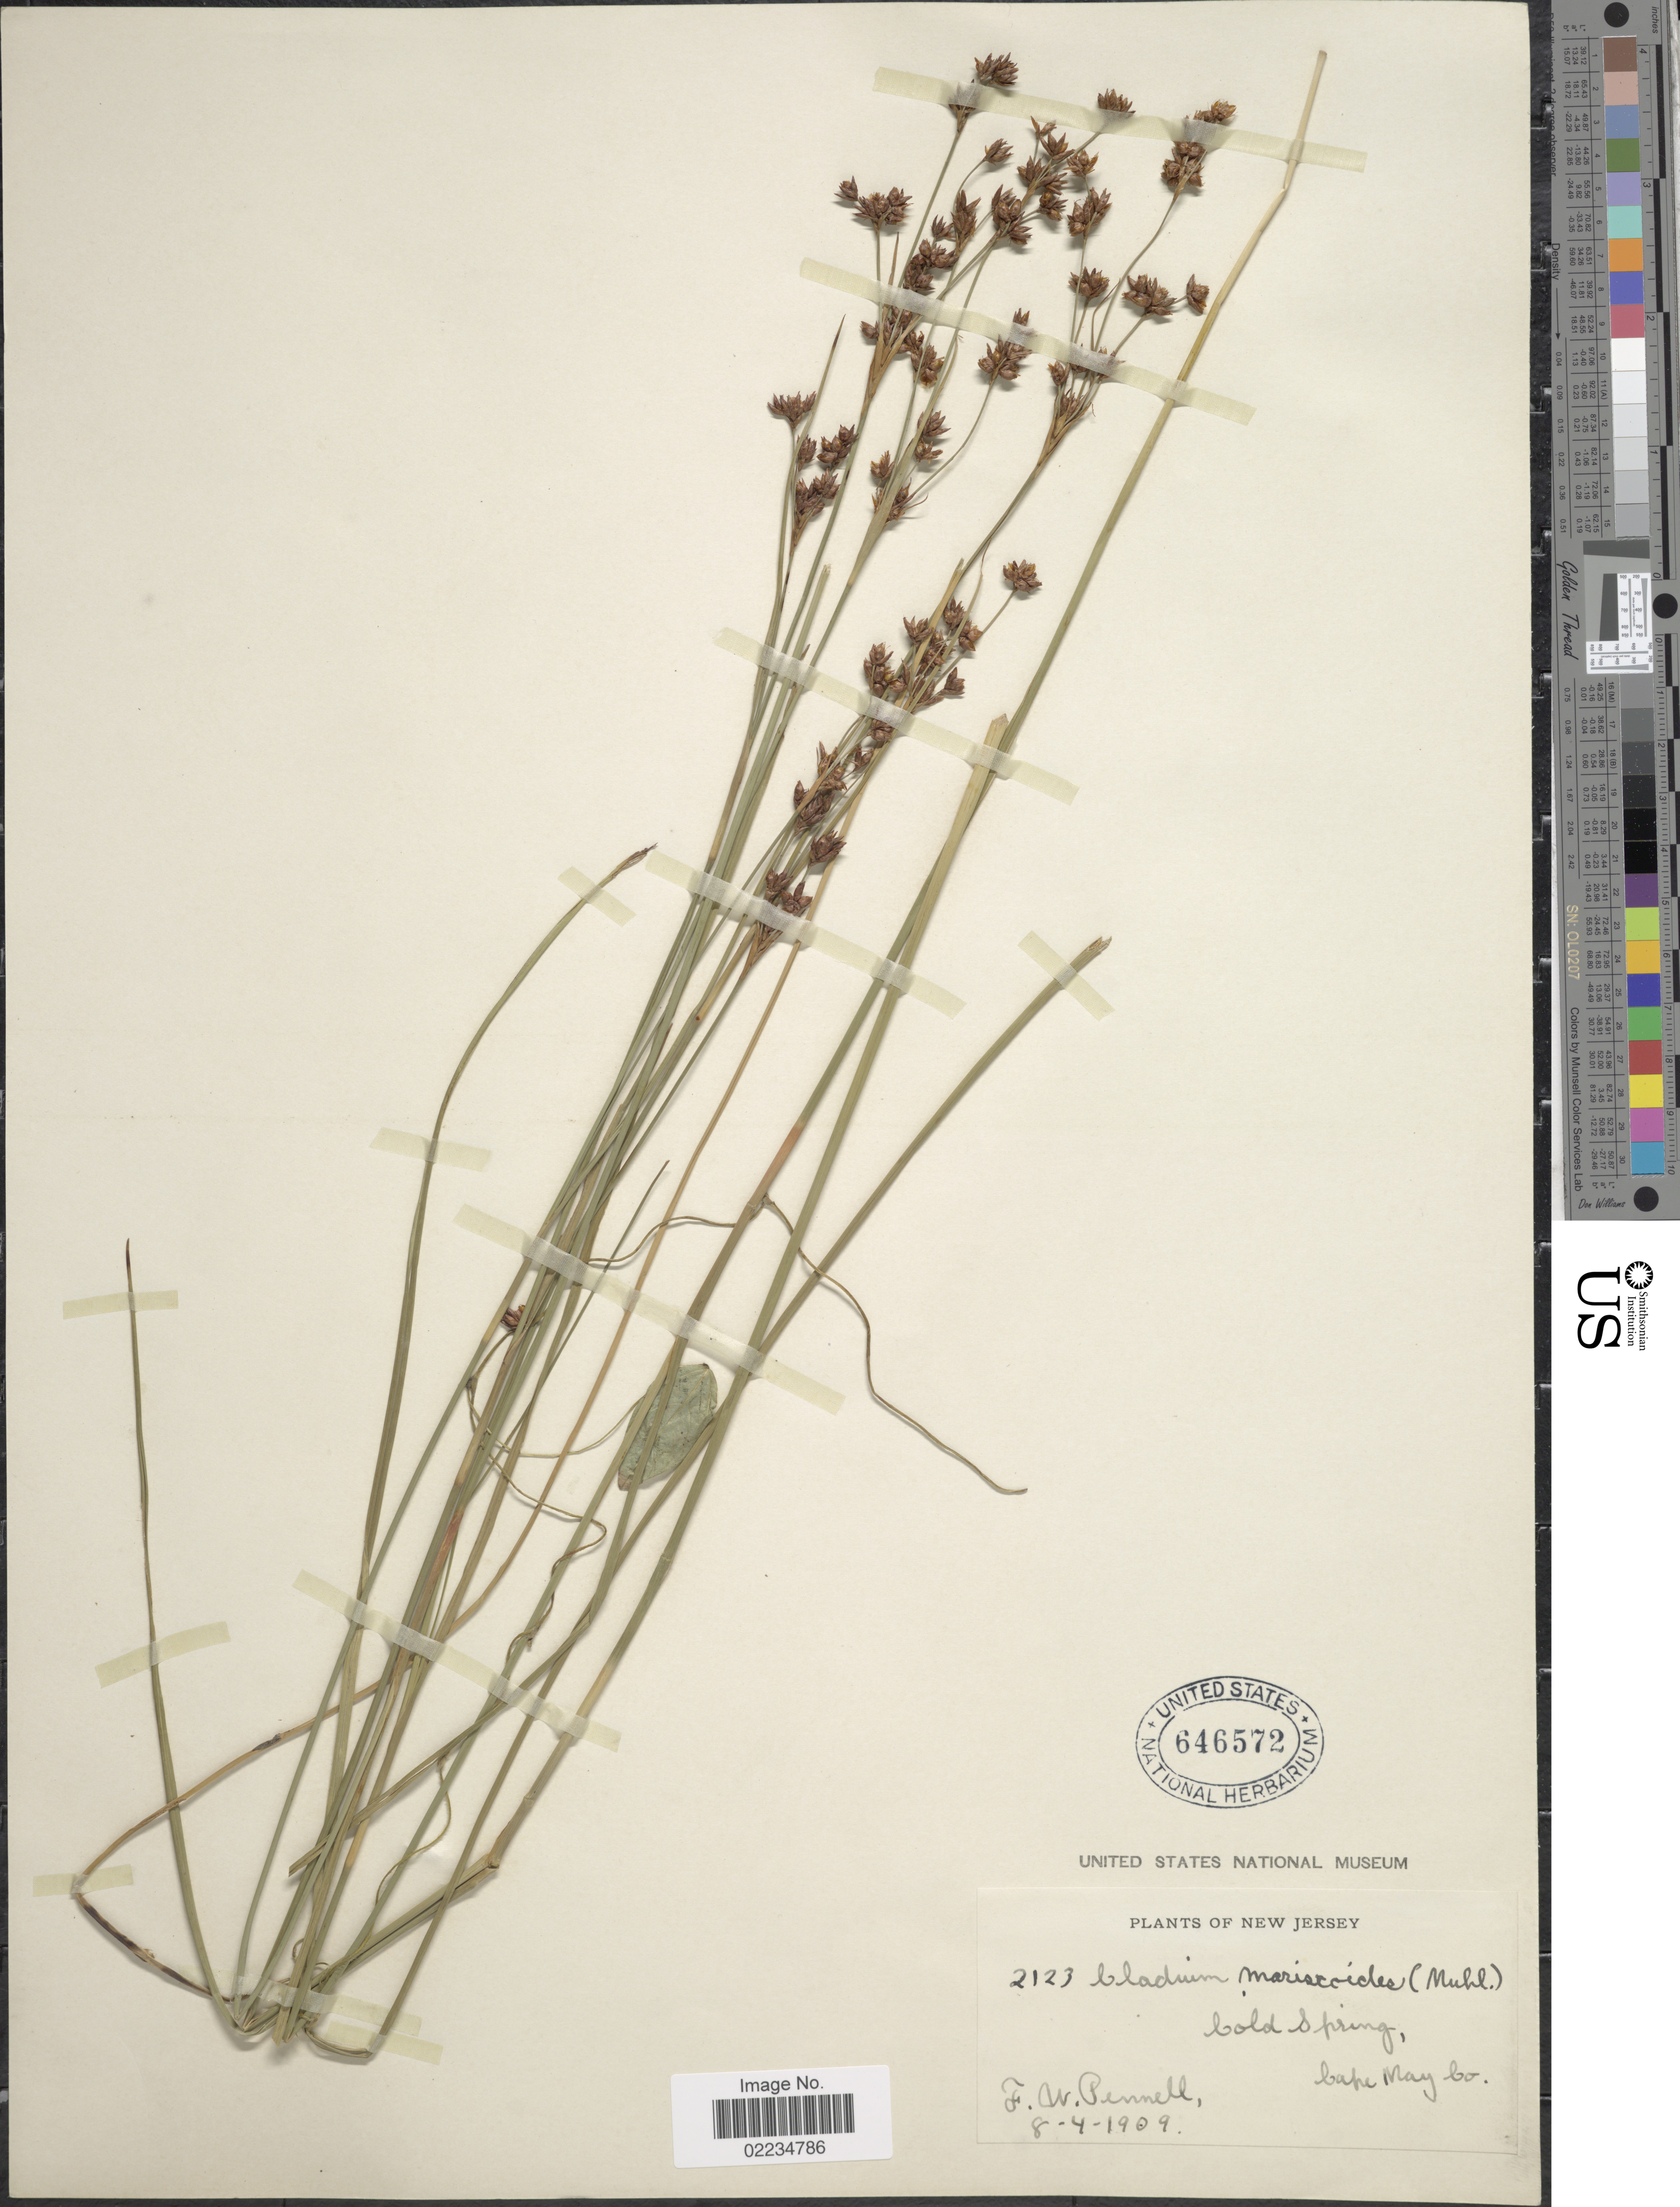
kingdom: Plantae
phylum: Tracheophyta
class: Liliopsida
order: Poales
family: Cyperaceae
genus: Cladium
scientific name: Cladium mariscoides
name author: (Muhl.) Torr.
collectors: F. W. Pennell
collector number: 2123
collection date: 1909-04-08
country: United States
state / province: New Jersey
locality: Cold Spring, Cape May Co.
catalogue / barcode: US 646572